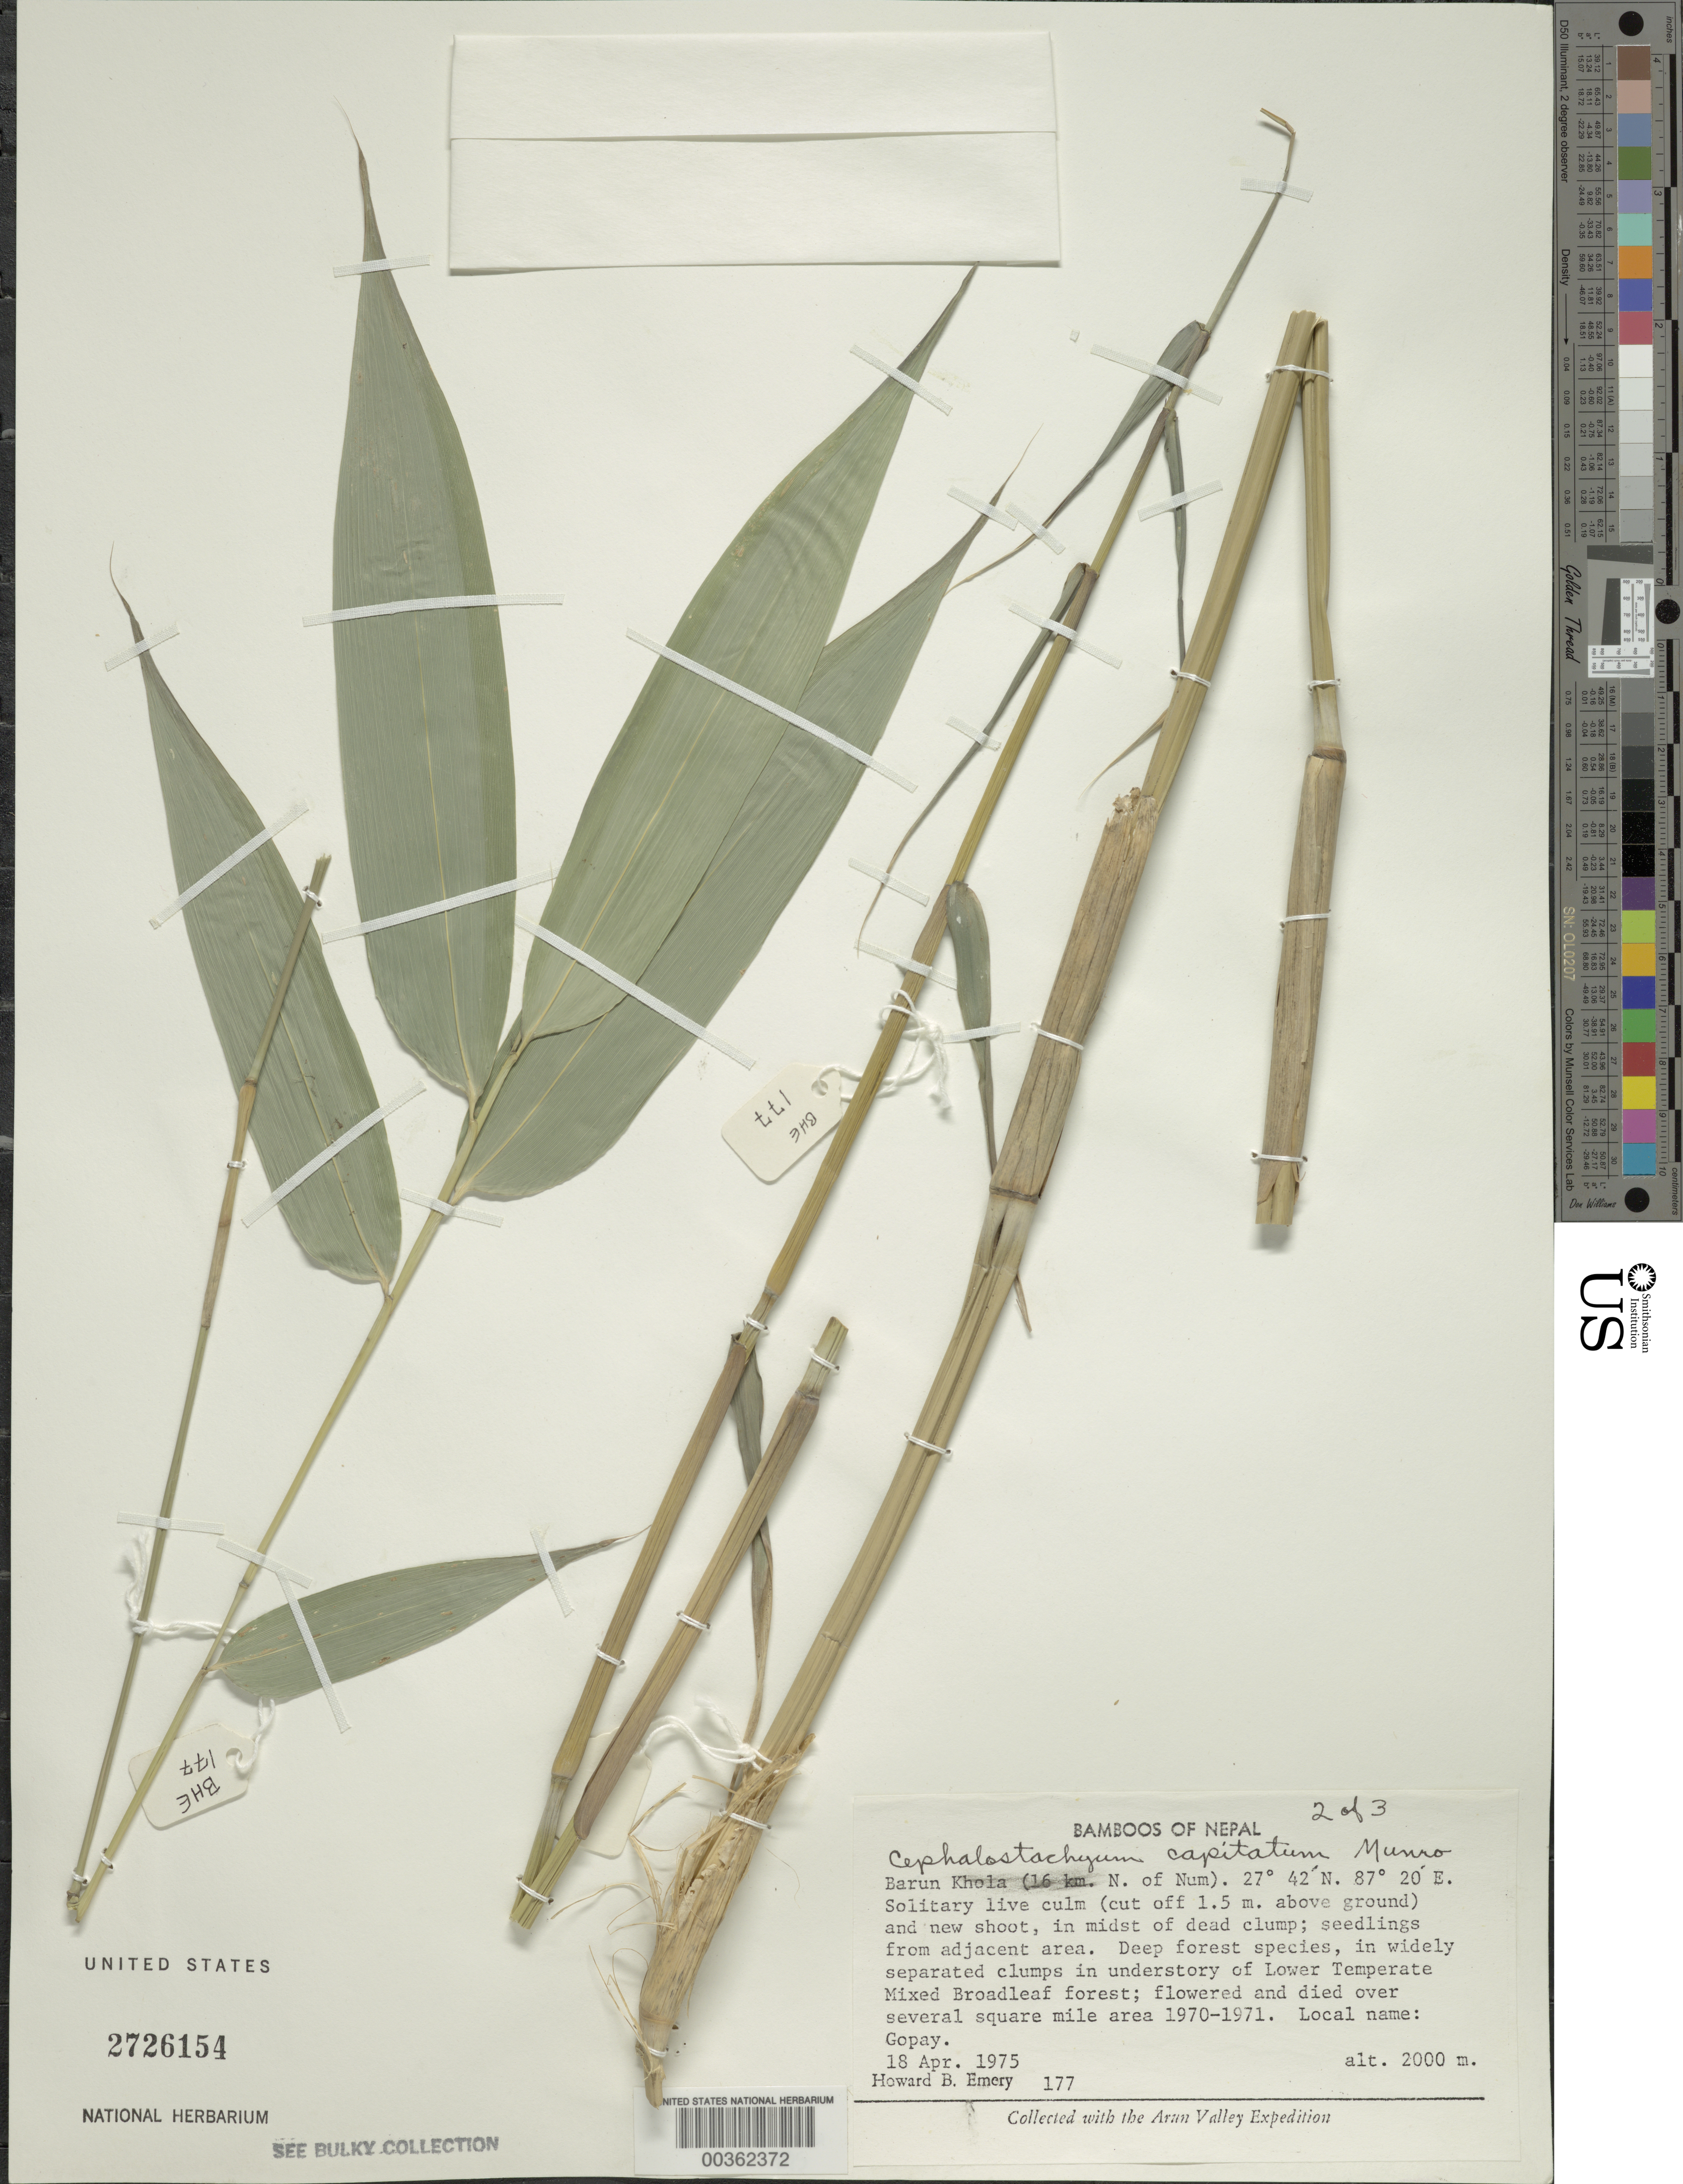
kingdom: Plantae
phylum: Tracheophyta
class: Liliopsida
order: Poales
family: Poaceae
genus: Cephalostachyum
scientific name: Cephalostachyum capitatum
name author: Munro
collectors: H. B. Emery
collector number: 177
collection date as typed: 18 Apr 1975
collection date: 1975-04-18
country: Nepal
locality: Barun khola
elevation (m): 2000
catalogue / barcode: US 2726154